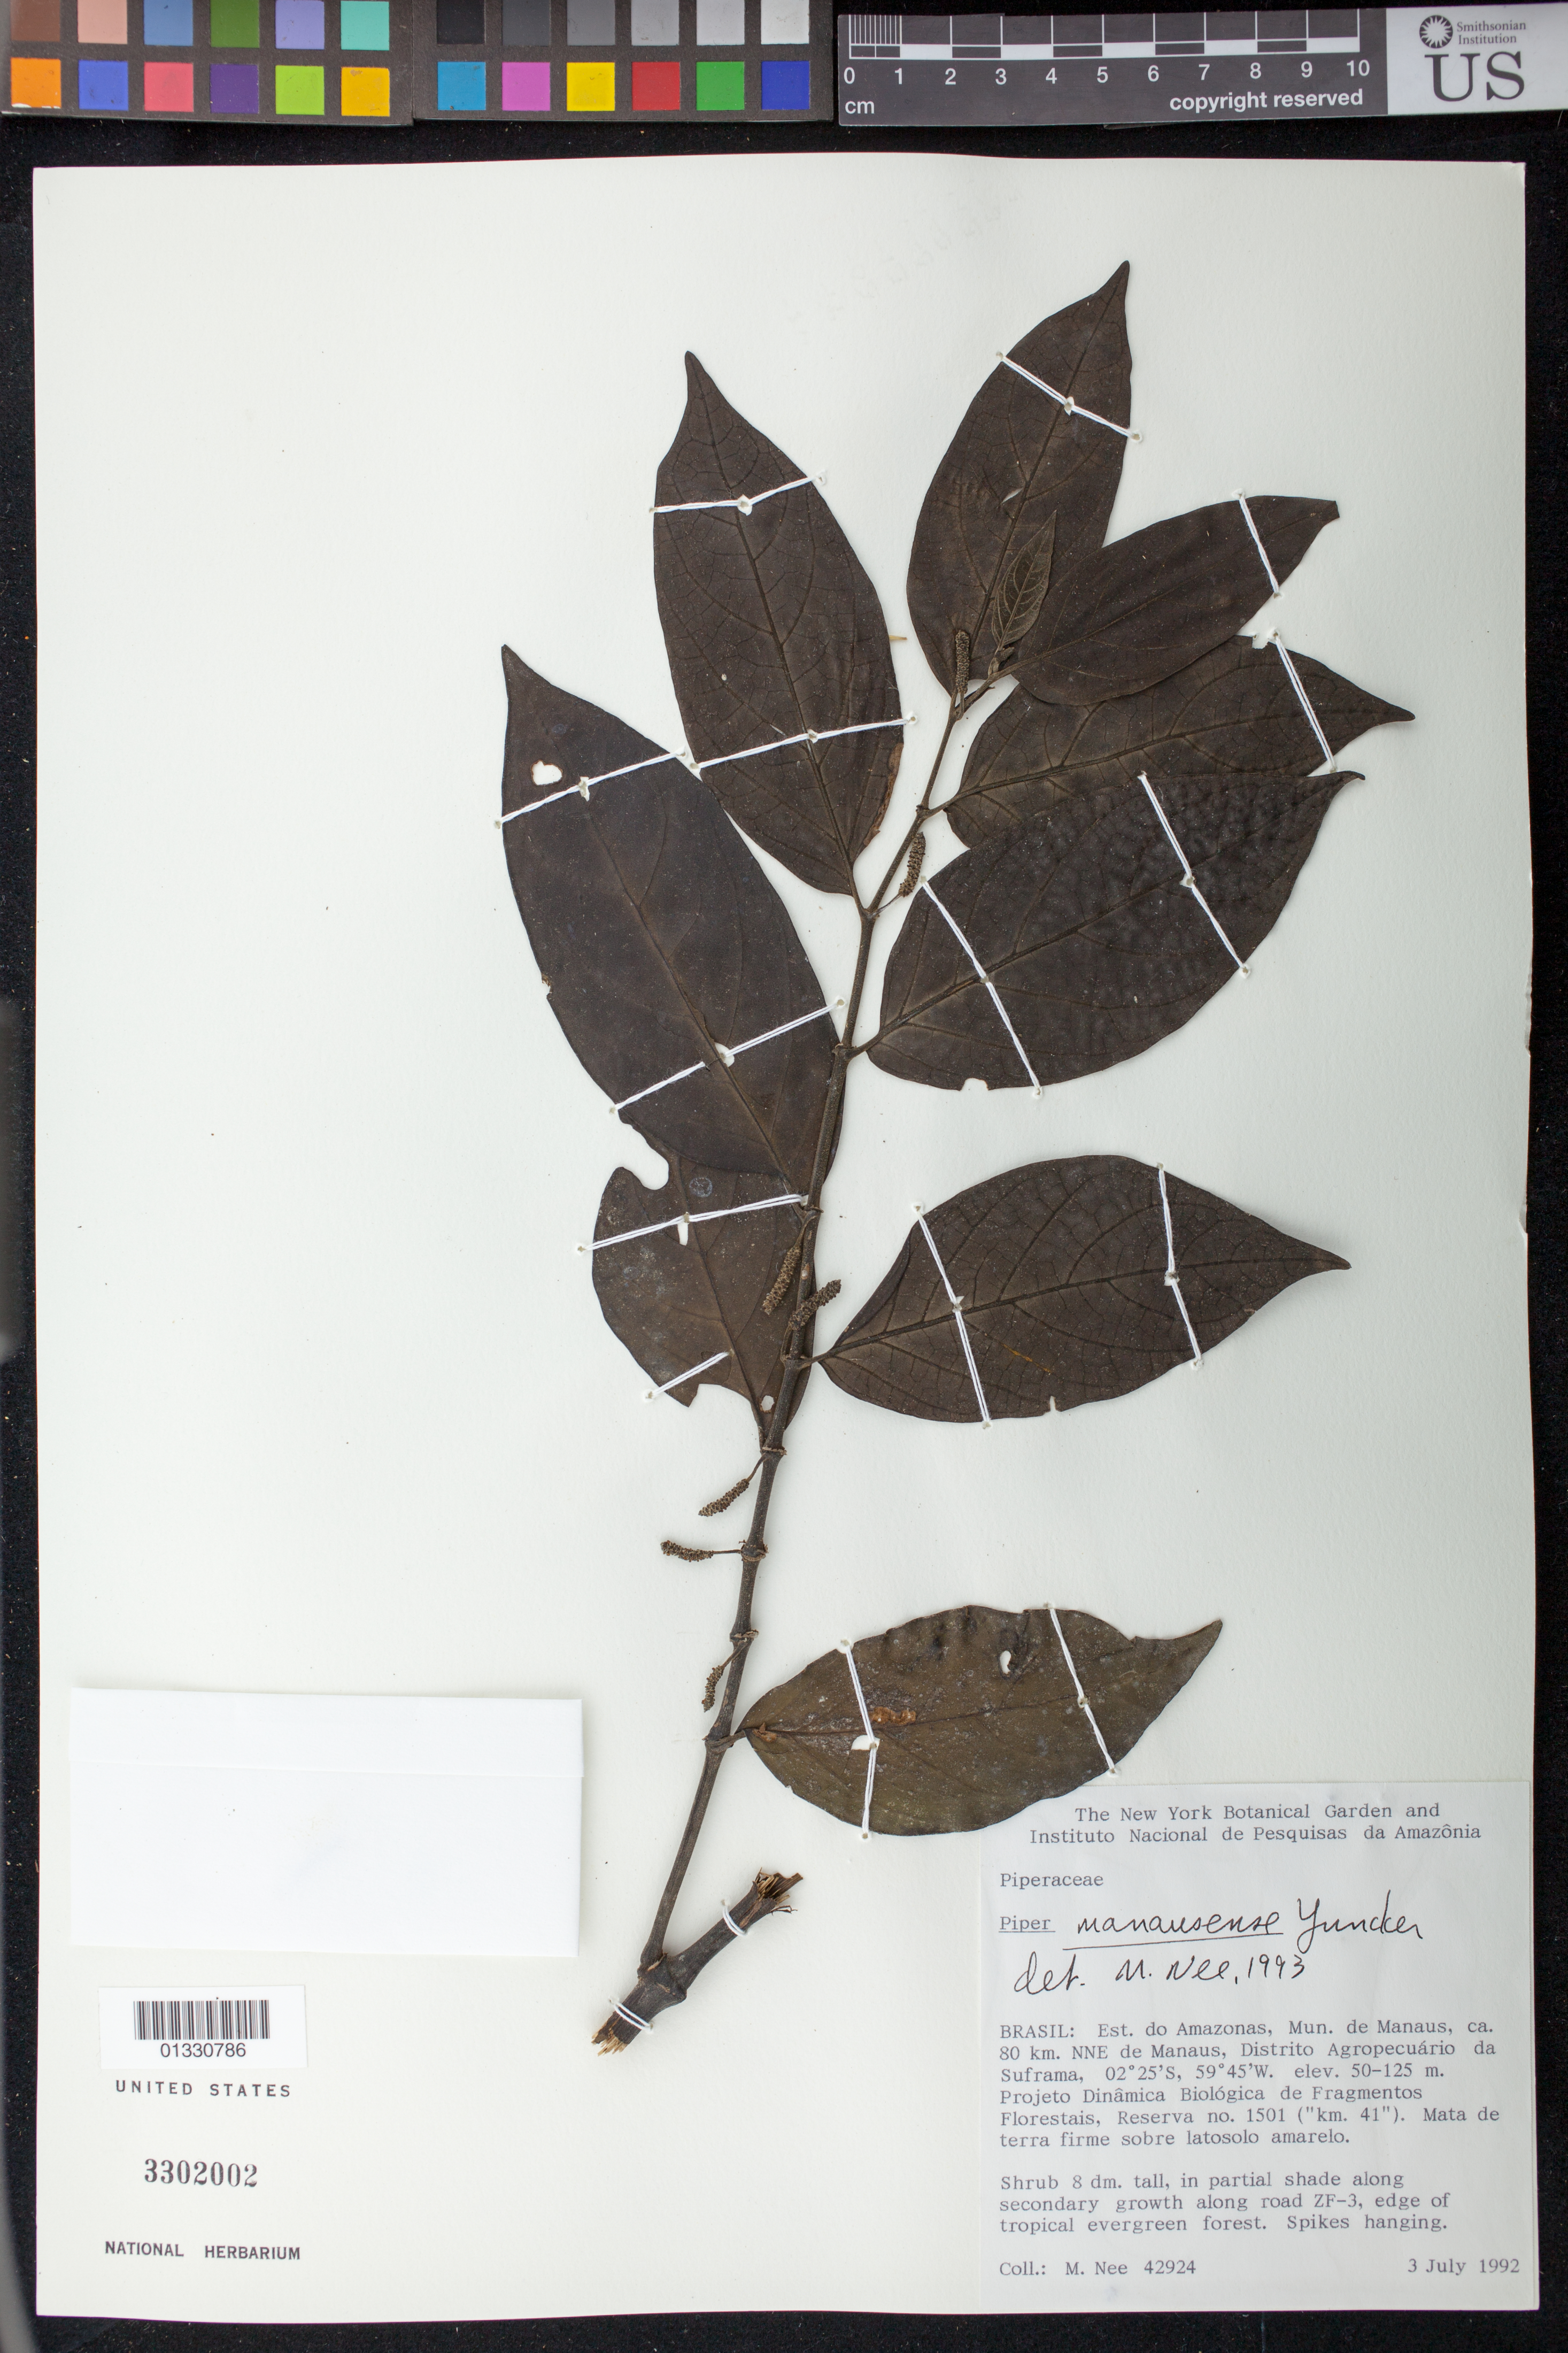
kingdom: Plantae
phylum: Tracheophyta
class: Magnoliopsida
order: Piperales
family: Piperaceae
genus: Piper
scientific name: Piper manausense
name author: Yunck.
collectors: Nee, --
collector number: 42924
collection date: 1992-07-03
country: Brazil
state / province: Amazonas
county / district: Manaus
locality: Ca. 80 Km NNE de Manaus, Distrito Agropecuário da Suframa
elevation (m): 50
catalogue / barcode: US 3302002